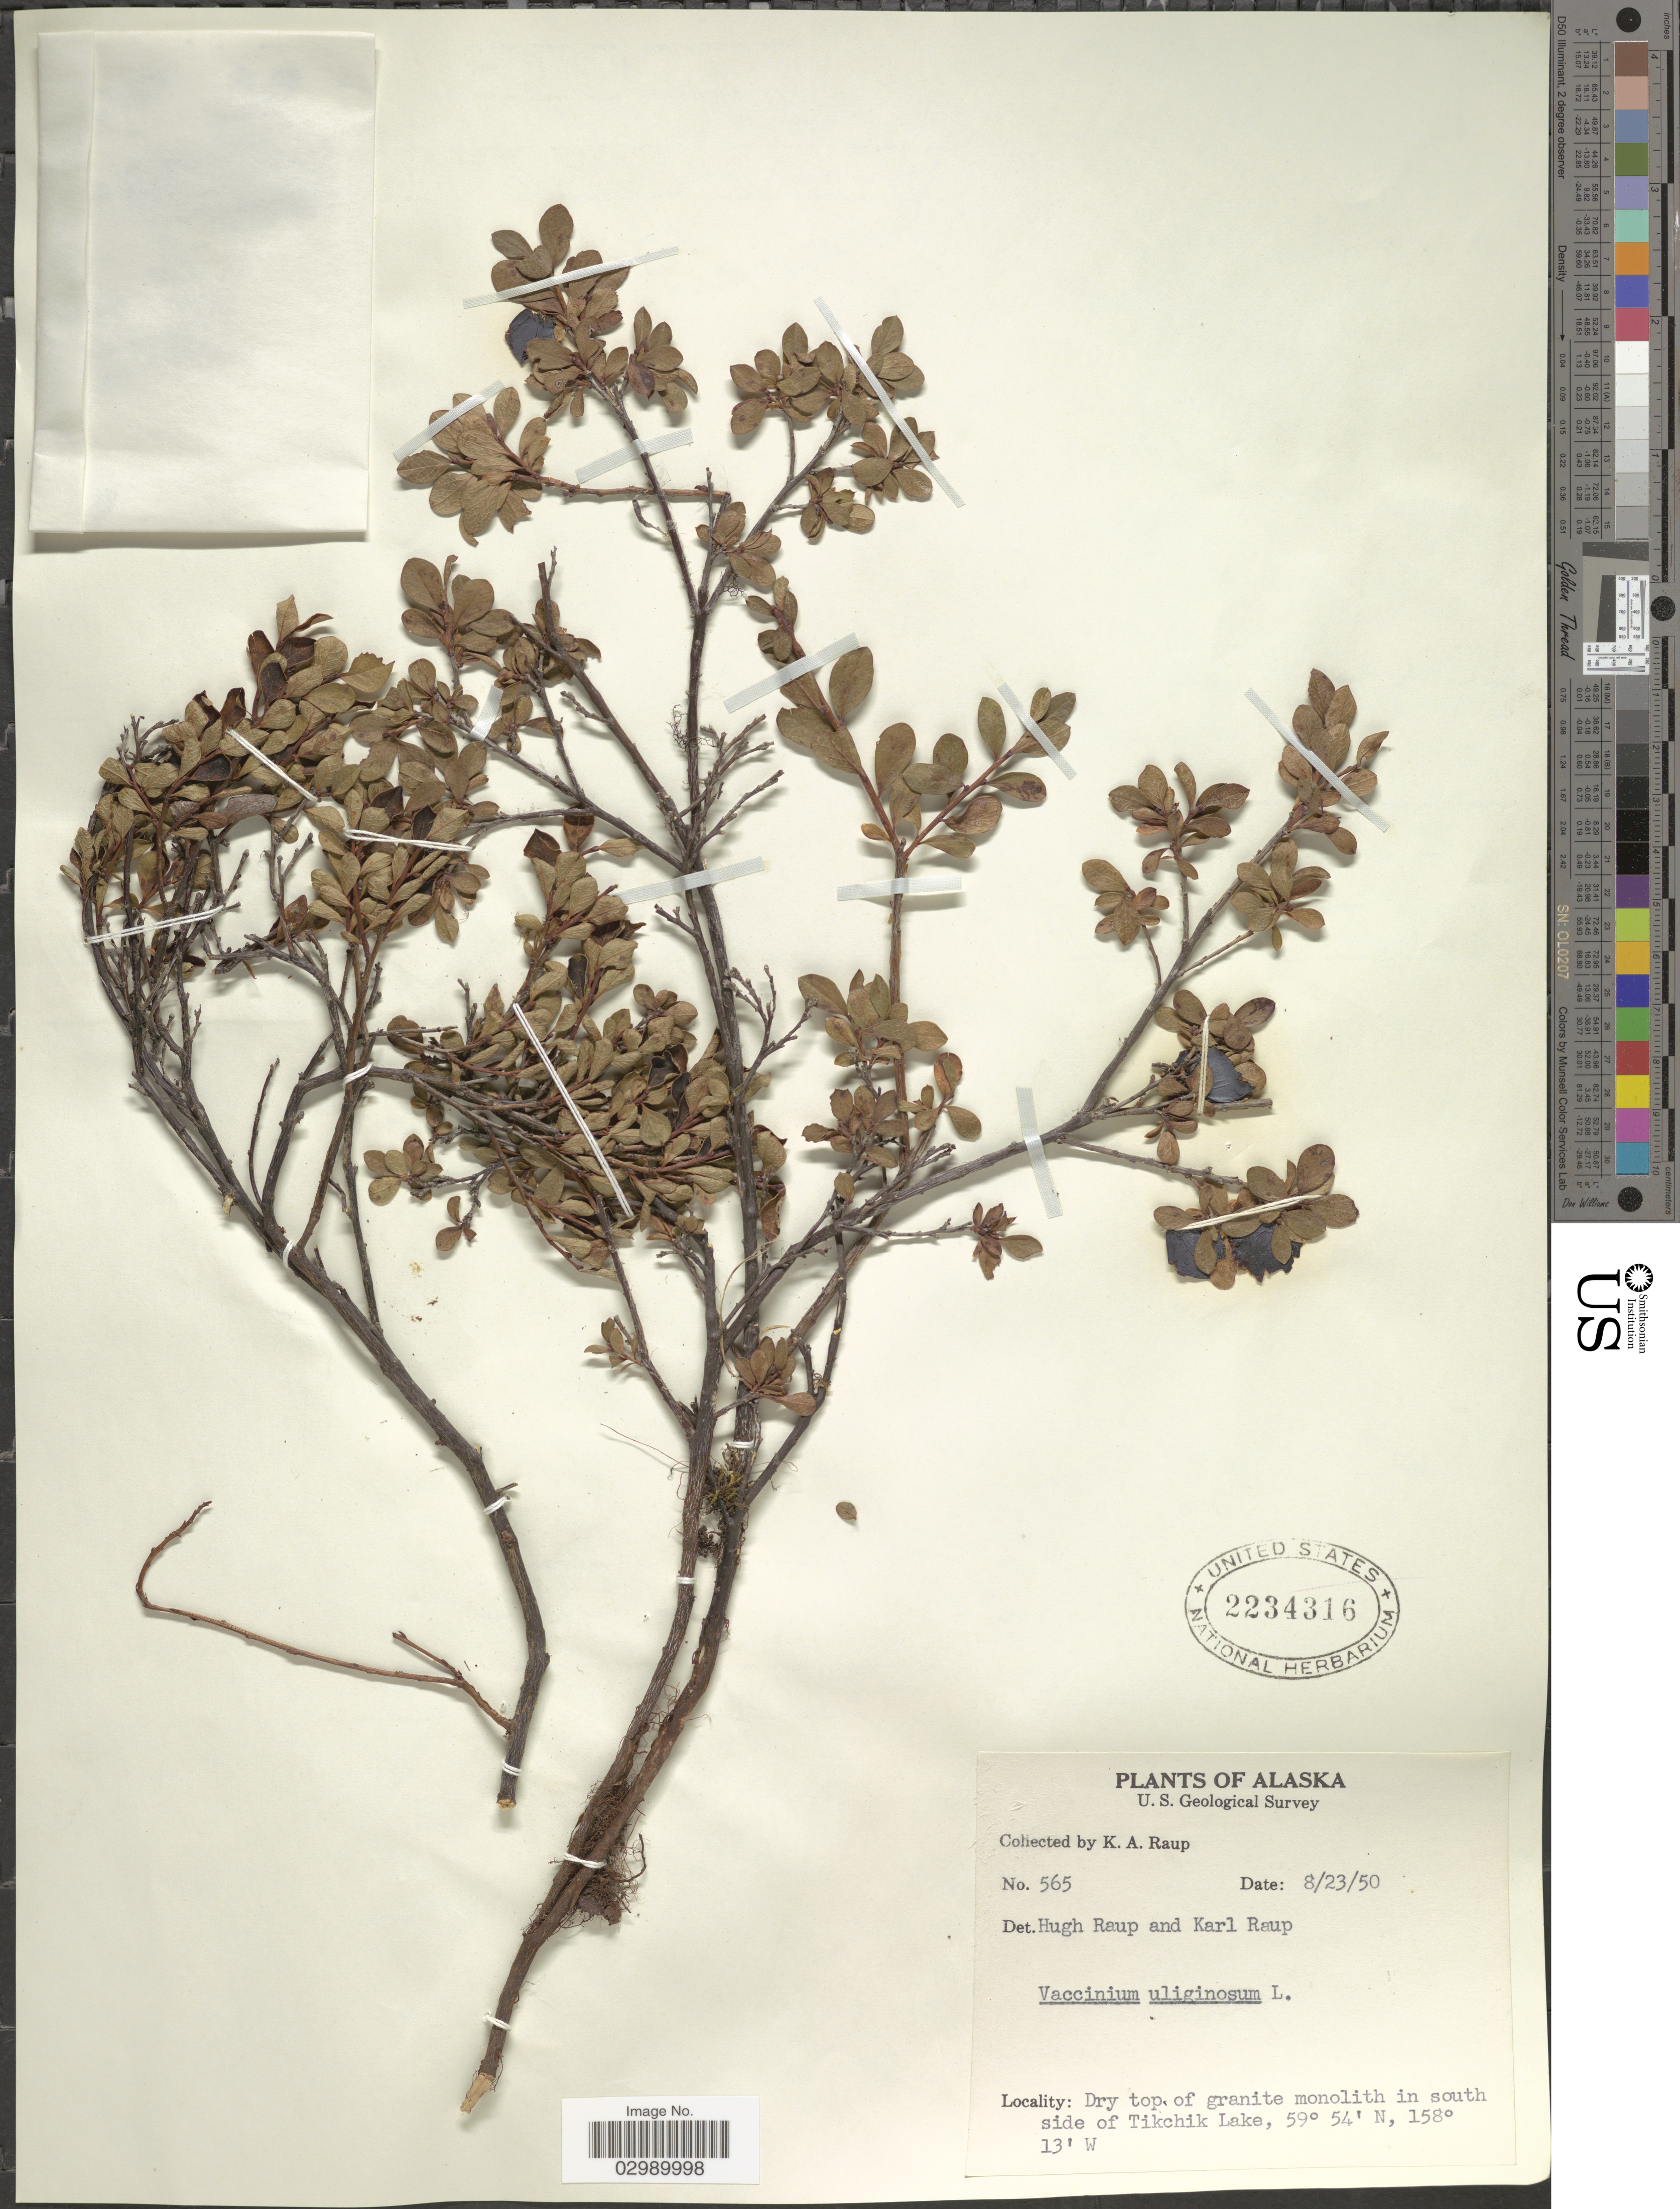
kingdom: Plantae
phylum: Tracheophyta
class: Magnoliopsida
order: Ericales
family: Ericaceae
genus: Vaccinium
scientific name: Vaccinium uliginosum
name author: L.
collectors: K. Raup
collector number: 565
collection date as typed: Transcribed d/m/y: 23/8/50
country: United States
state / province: Alaska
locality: Dry top of granite monolith in south side of Tikchik Lake.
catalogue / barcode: US 2234316